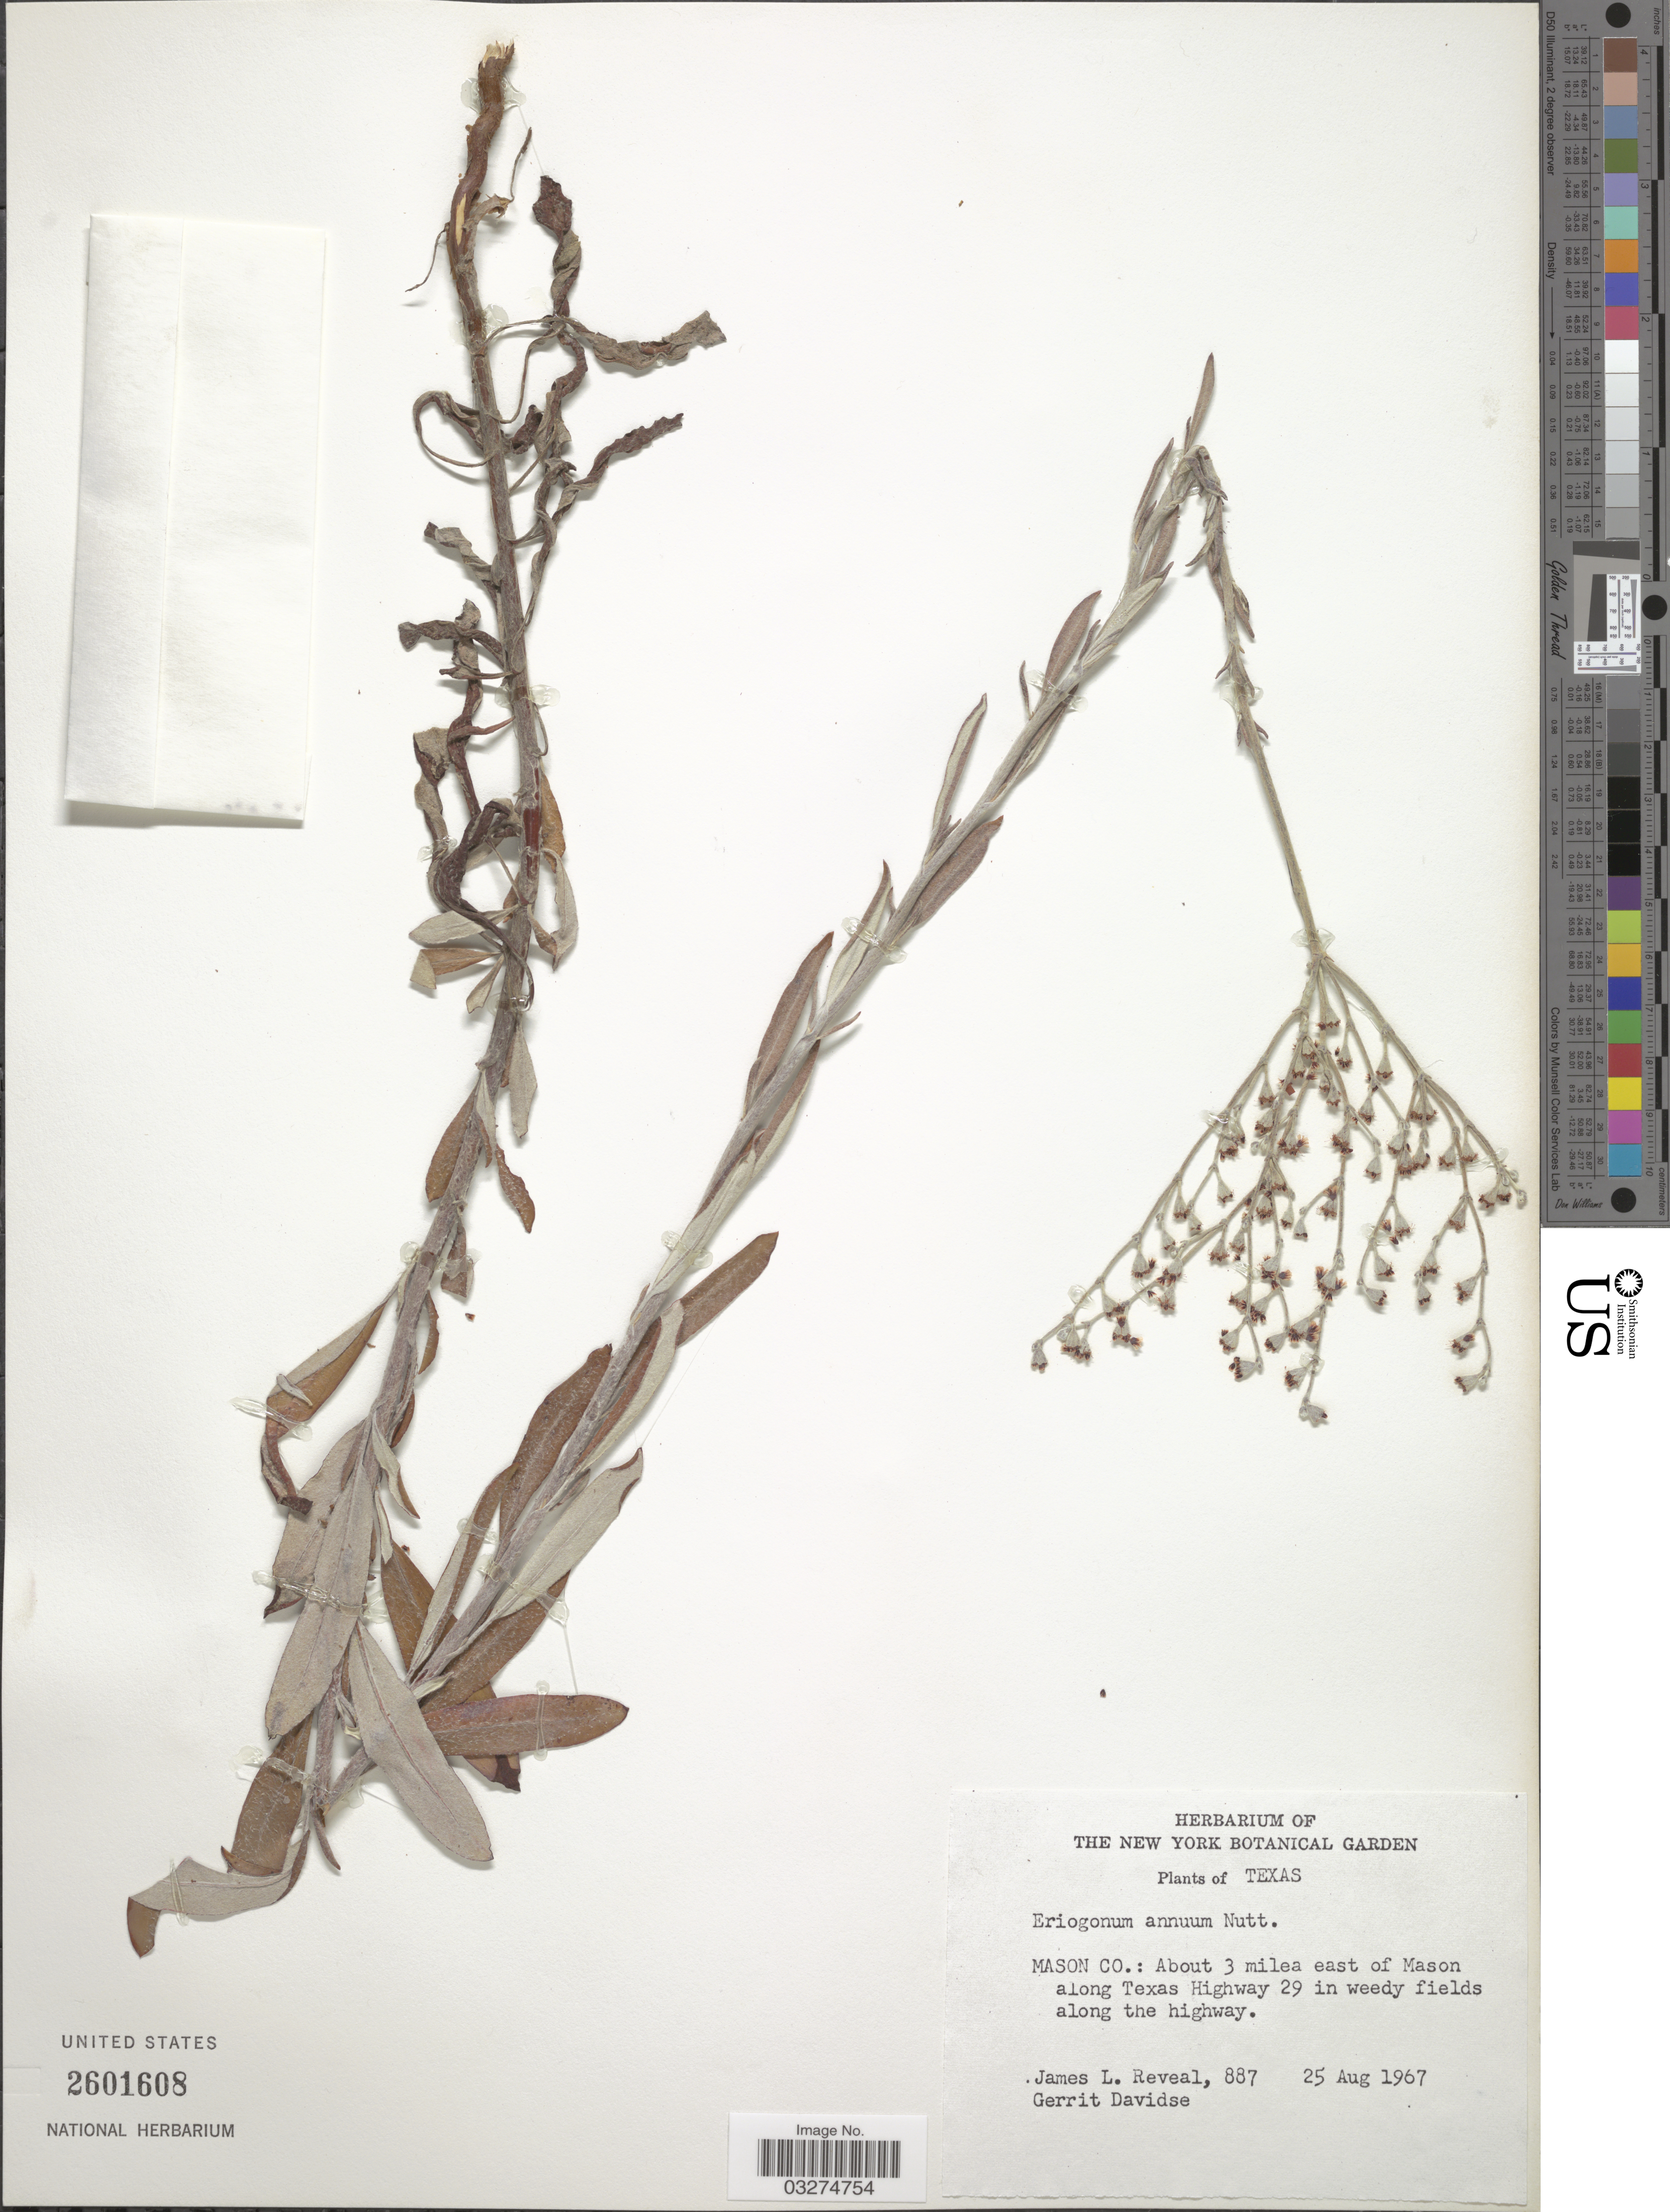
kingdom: Plantae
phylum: Tracheophyta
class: Magnoliopsida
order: Caryophyllales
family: Polygonaceae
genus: Eriogonum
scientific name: Eriogonum annuum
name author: Nutt.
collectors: J. L. Reveal & G. Davidse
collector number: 887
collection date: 1967-08-25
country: United States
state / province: Texas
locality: Mason Co.: About 3 milea east of Mason along Texas Highway 29 in weedy fields along the highway.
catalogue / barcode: US 2601608